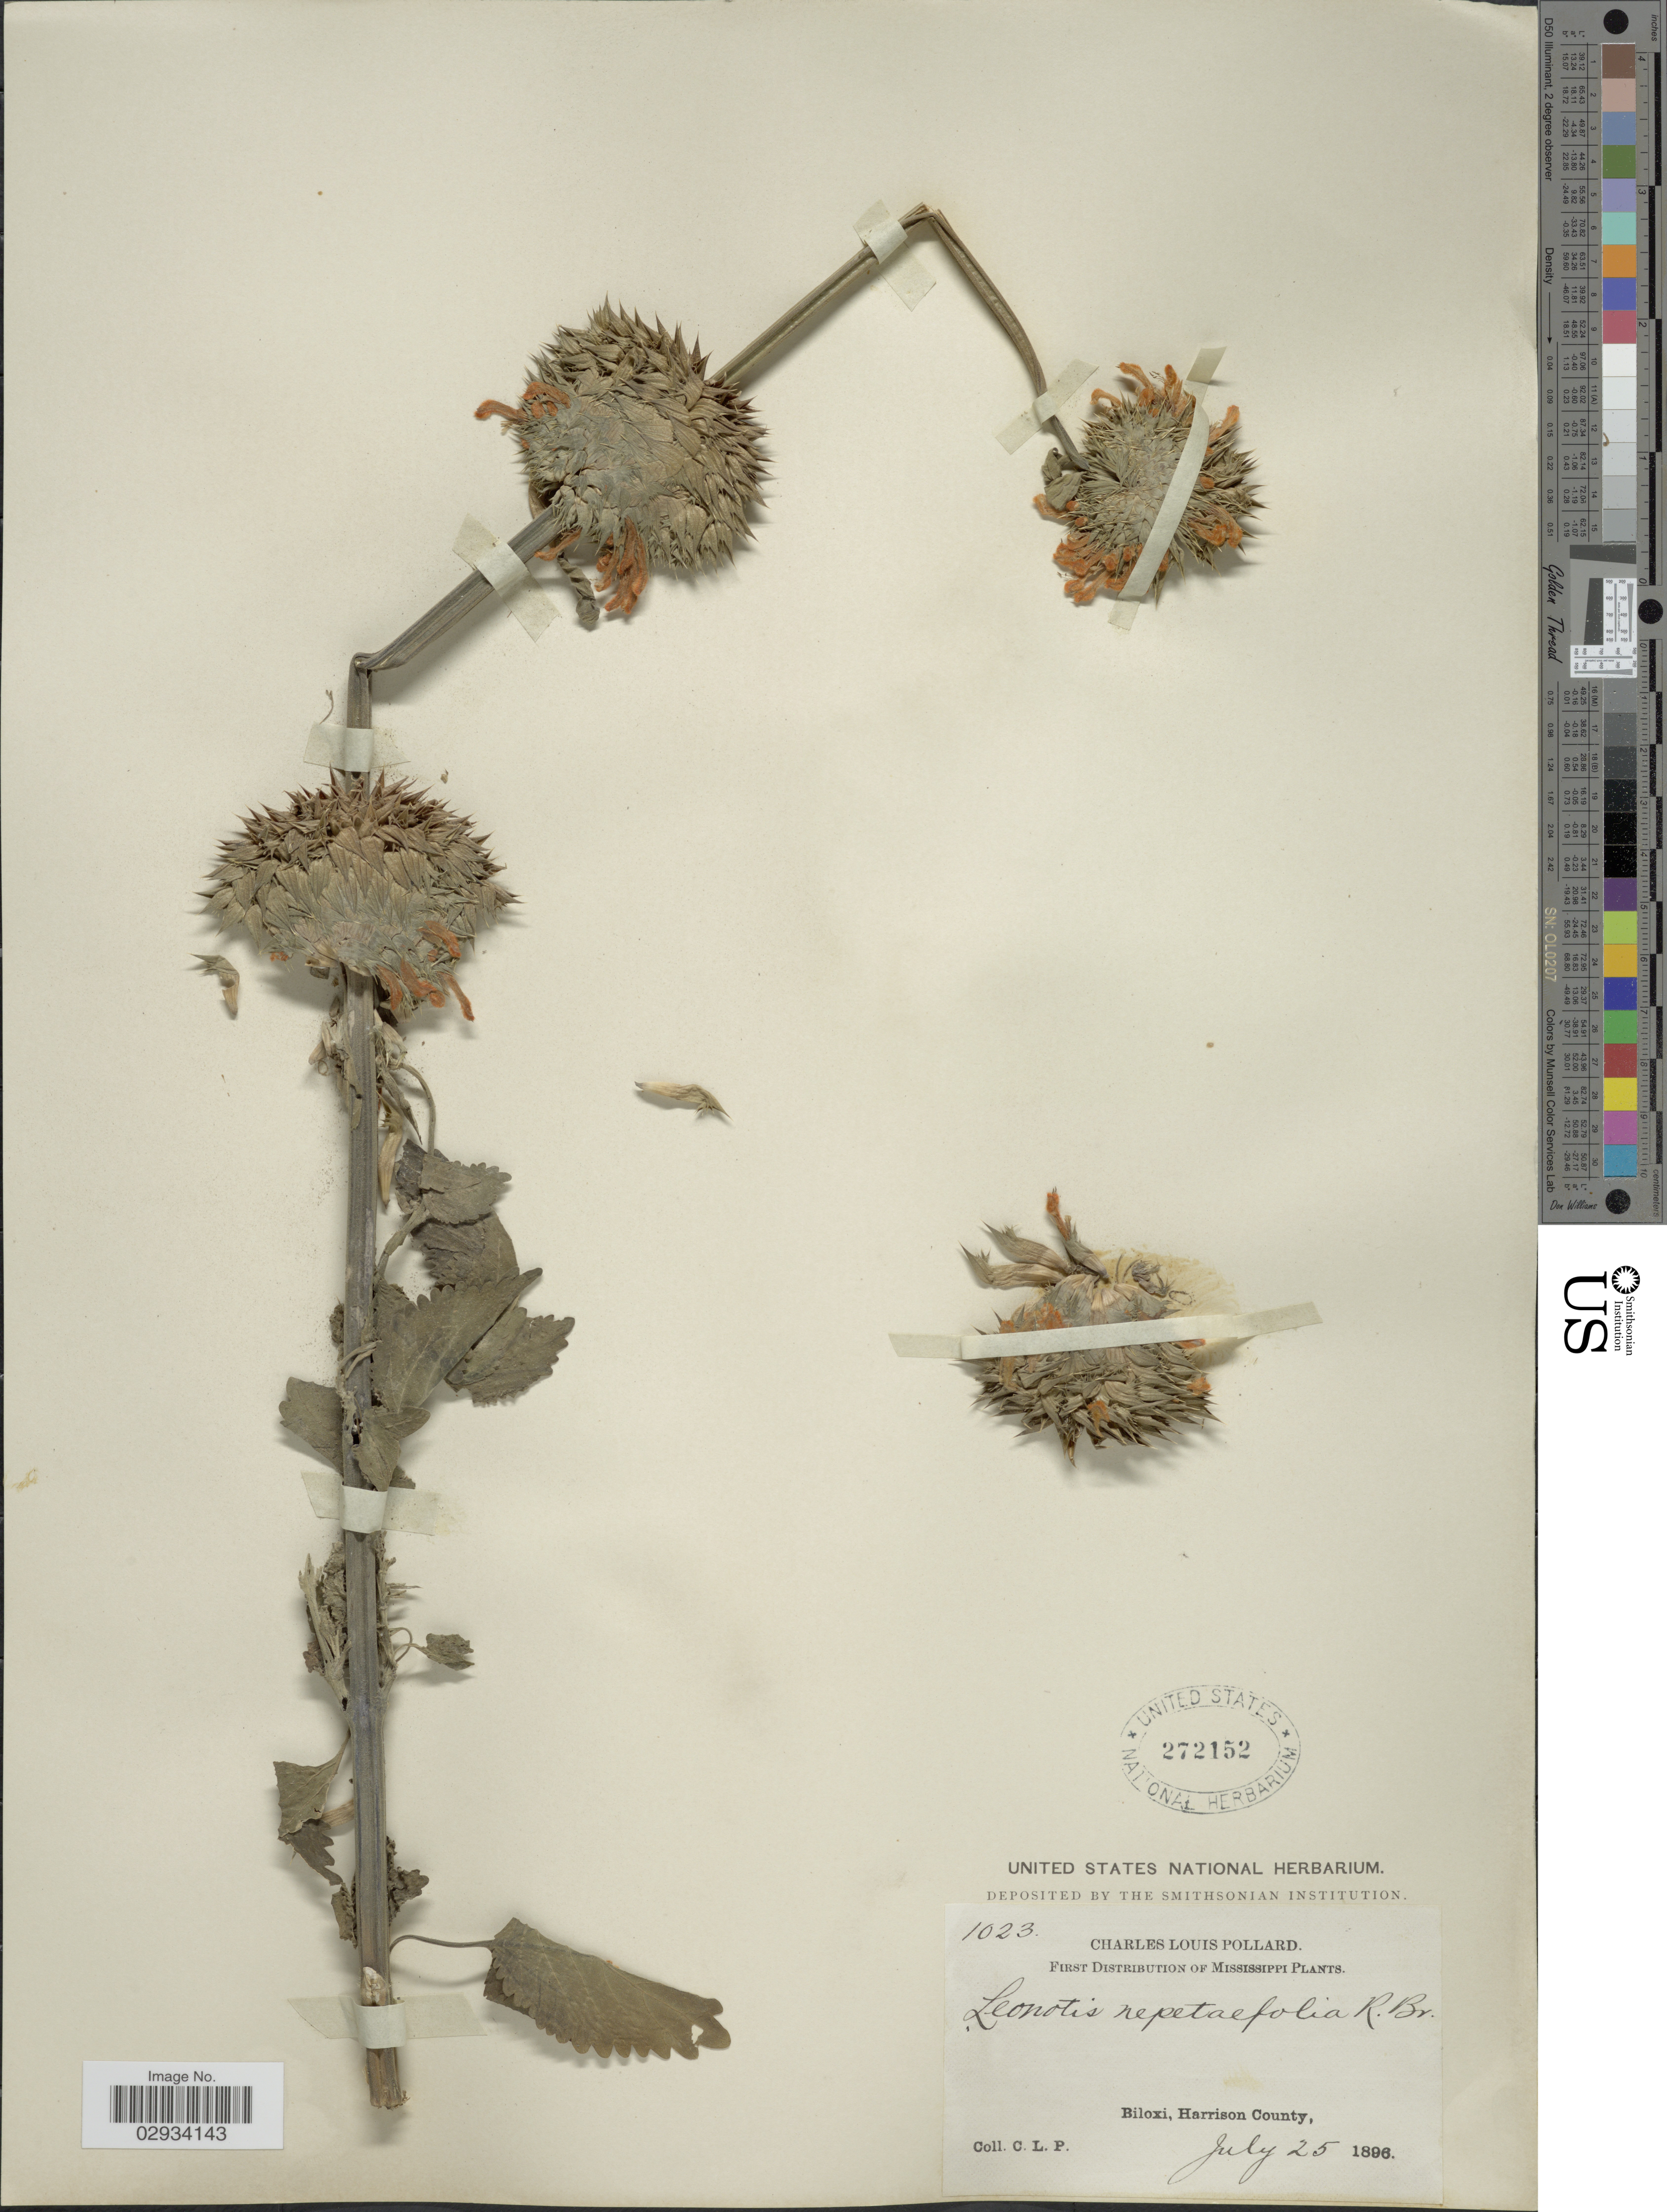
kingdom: Plantae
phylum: Tracheophyta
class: Magnoliopsida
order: Lamiales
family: Lamiaceae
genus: Leonotis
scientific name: Leonotis nepetifolia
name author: (L.) R. Br.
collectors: C. L. Pollard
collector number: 1023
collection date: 1896-07-25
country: United States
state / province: Mississippi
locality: Biloxi, Harrison County.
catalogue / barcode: US 272152